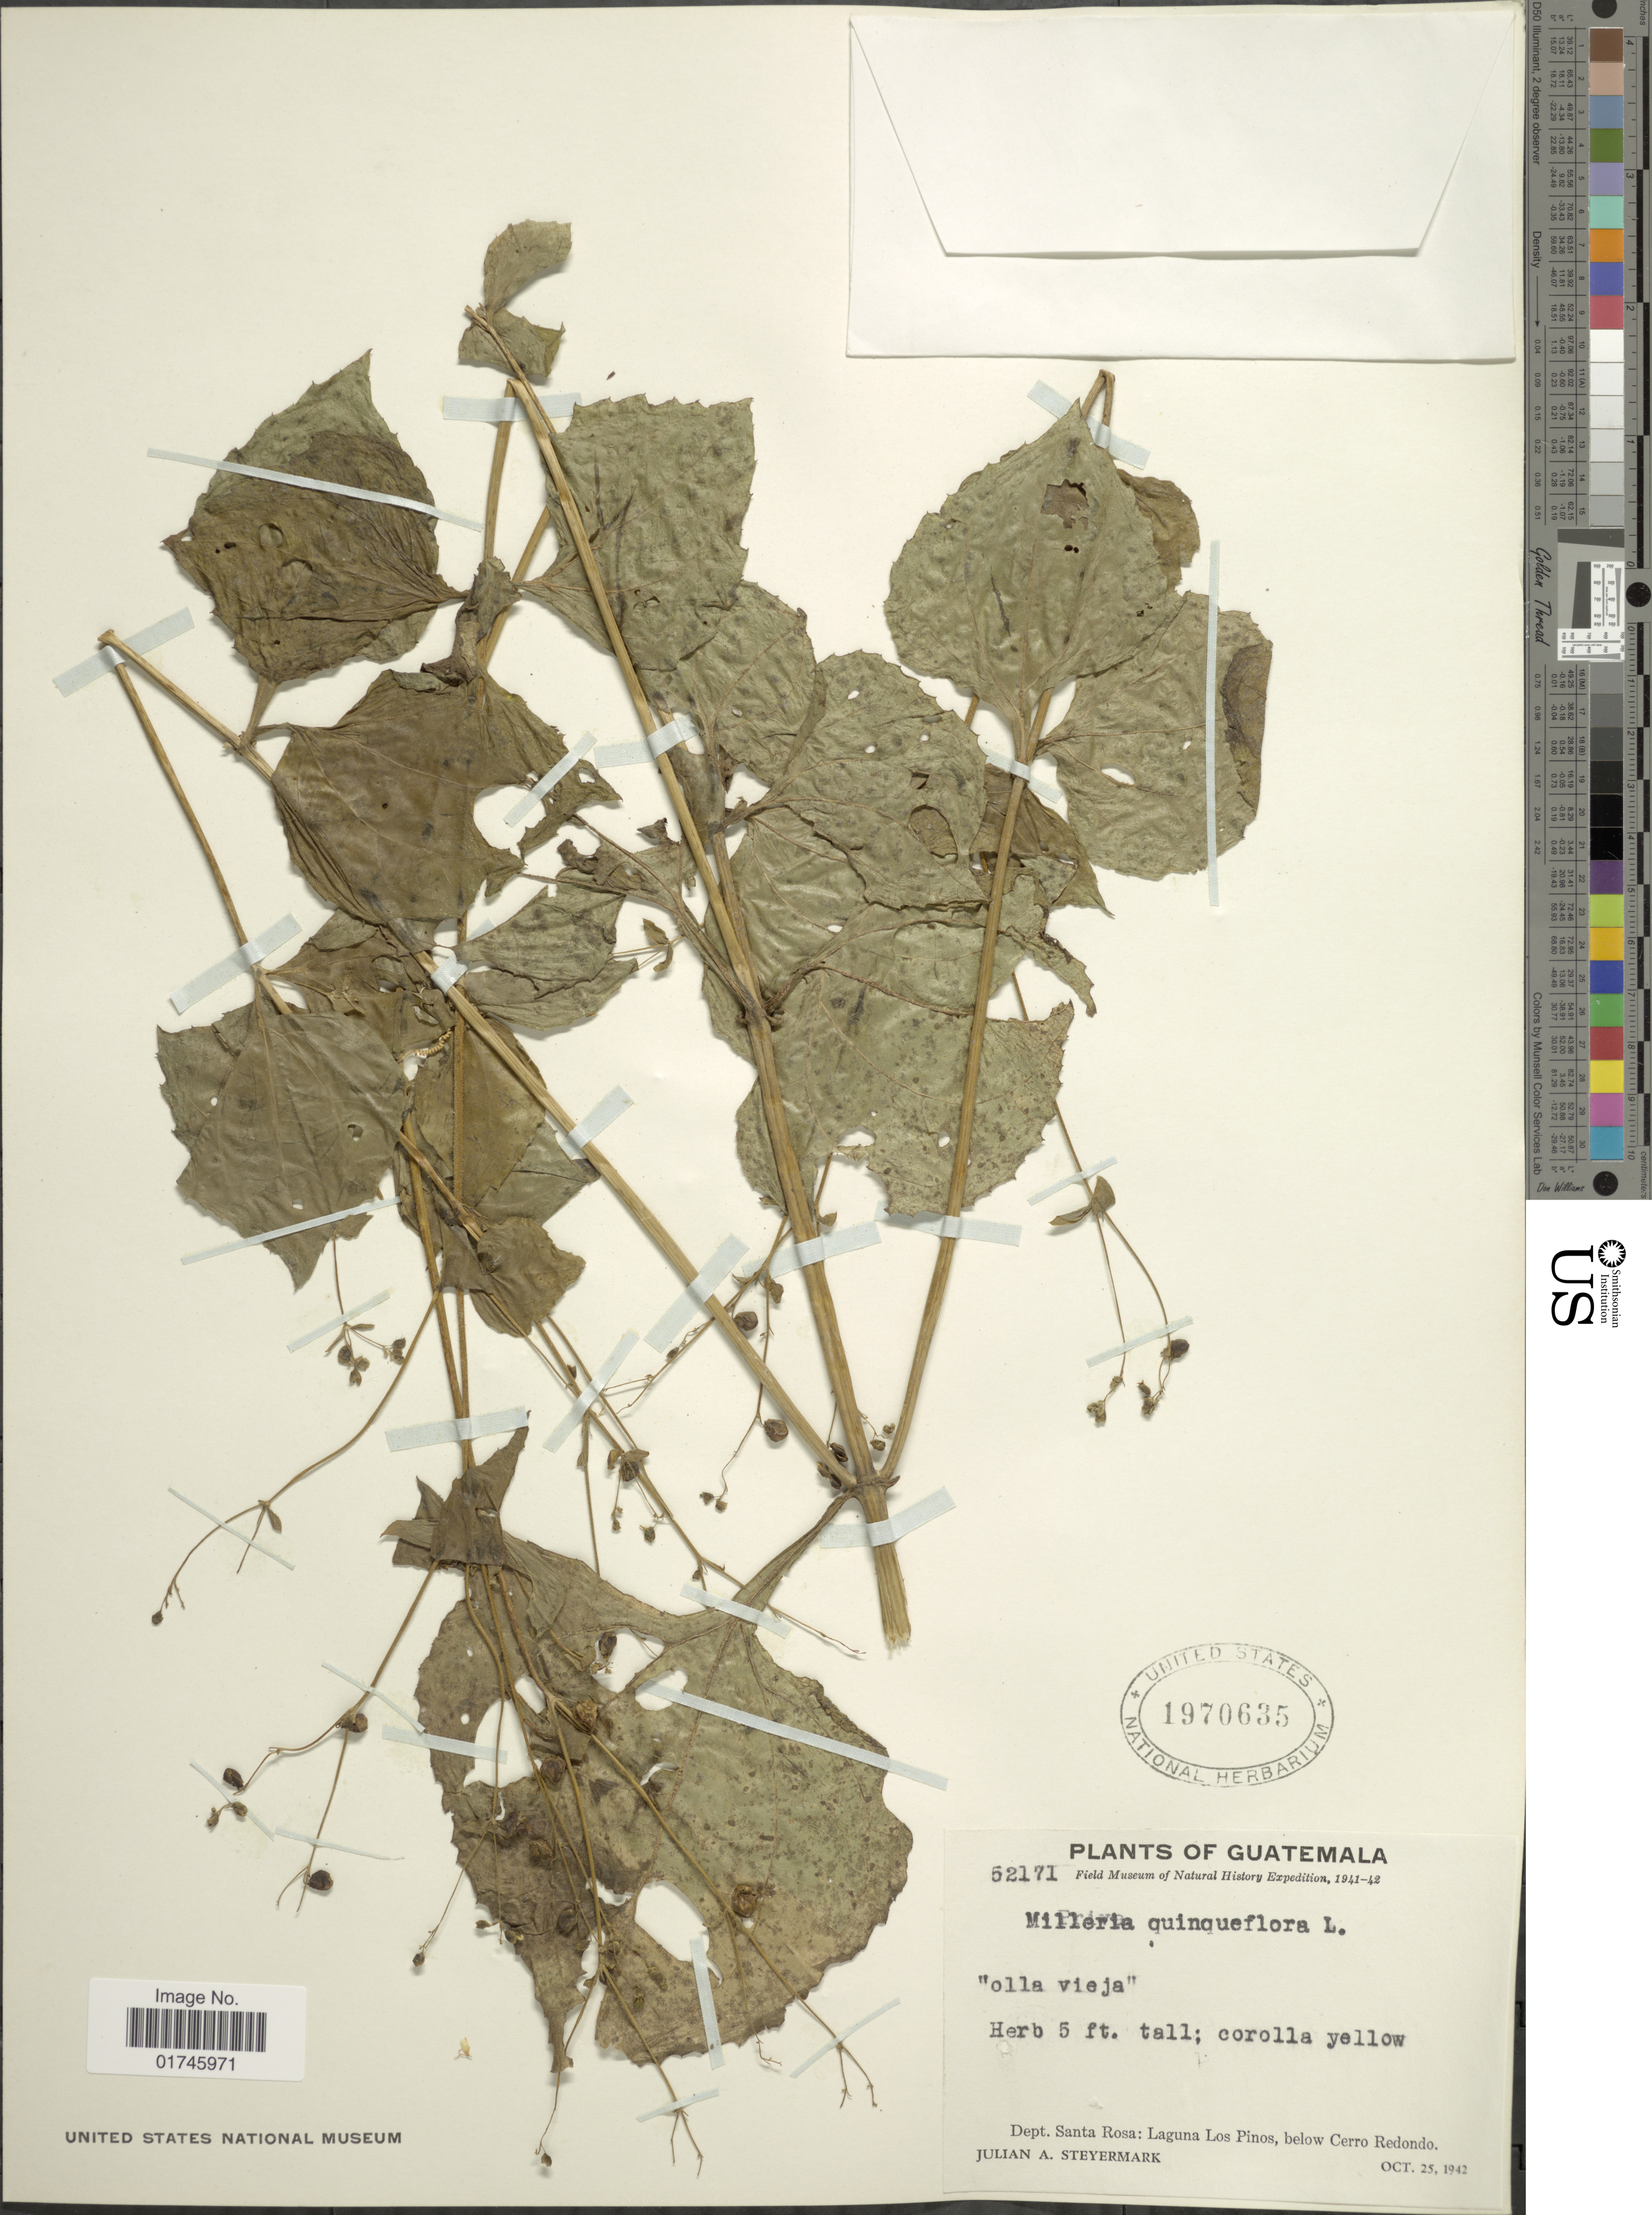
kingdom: Plantae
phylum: Tracheophyta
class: Magnoliopsida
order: Asterales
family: Asteraceae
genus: Milleria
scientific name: Milleria quinqueflora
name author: L.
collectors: J. Steyermark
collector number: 52171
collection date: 1942-10-25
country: Guatemala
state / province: Santa Rosa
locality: Dept. Santa Rosa: Laguna Los Pinos, below Cerro Redondo.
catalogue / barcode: US 1970635